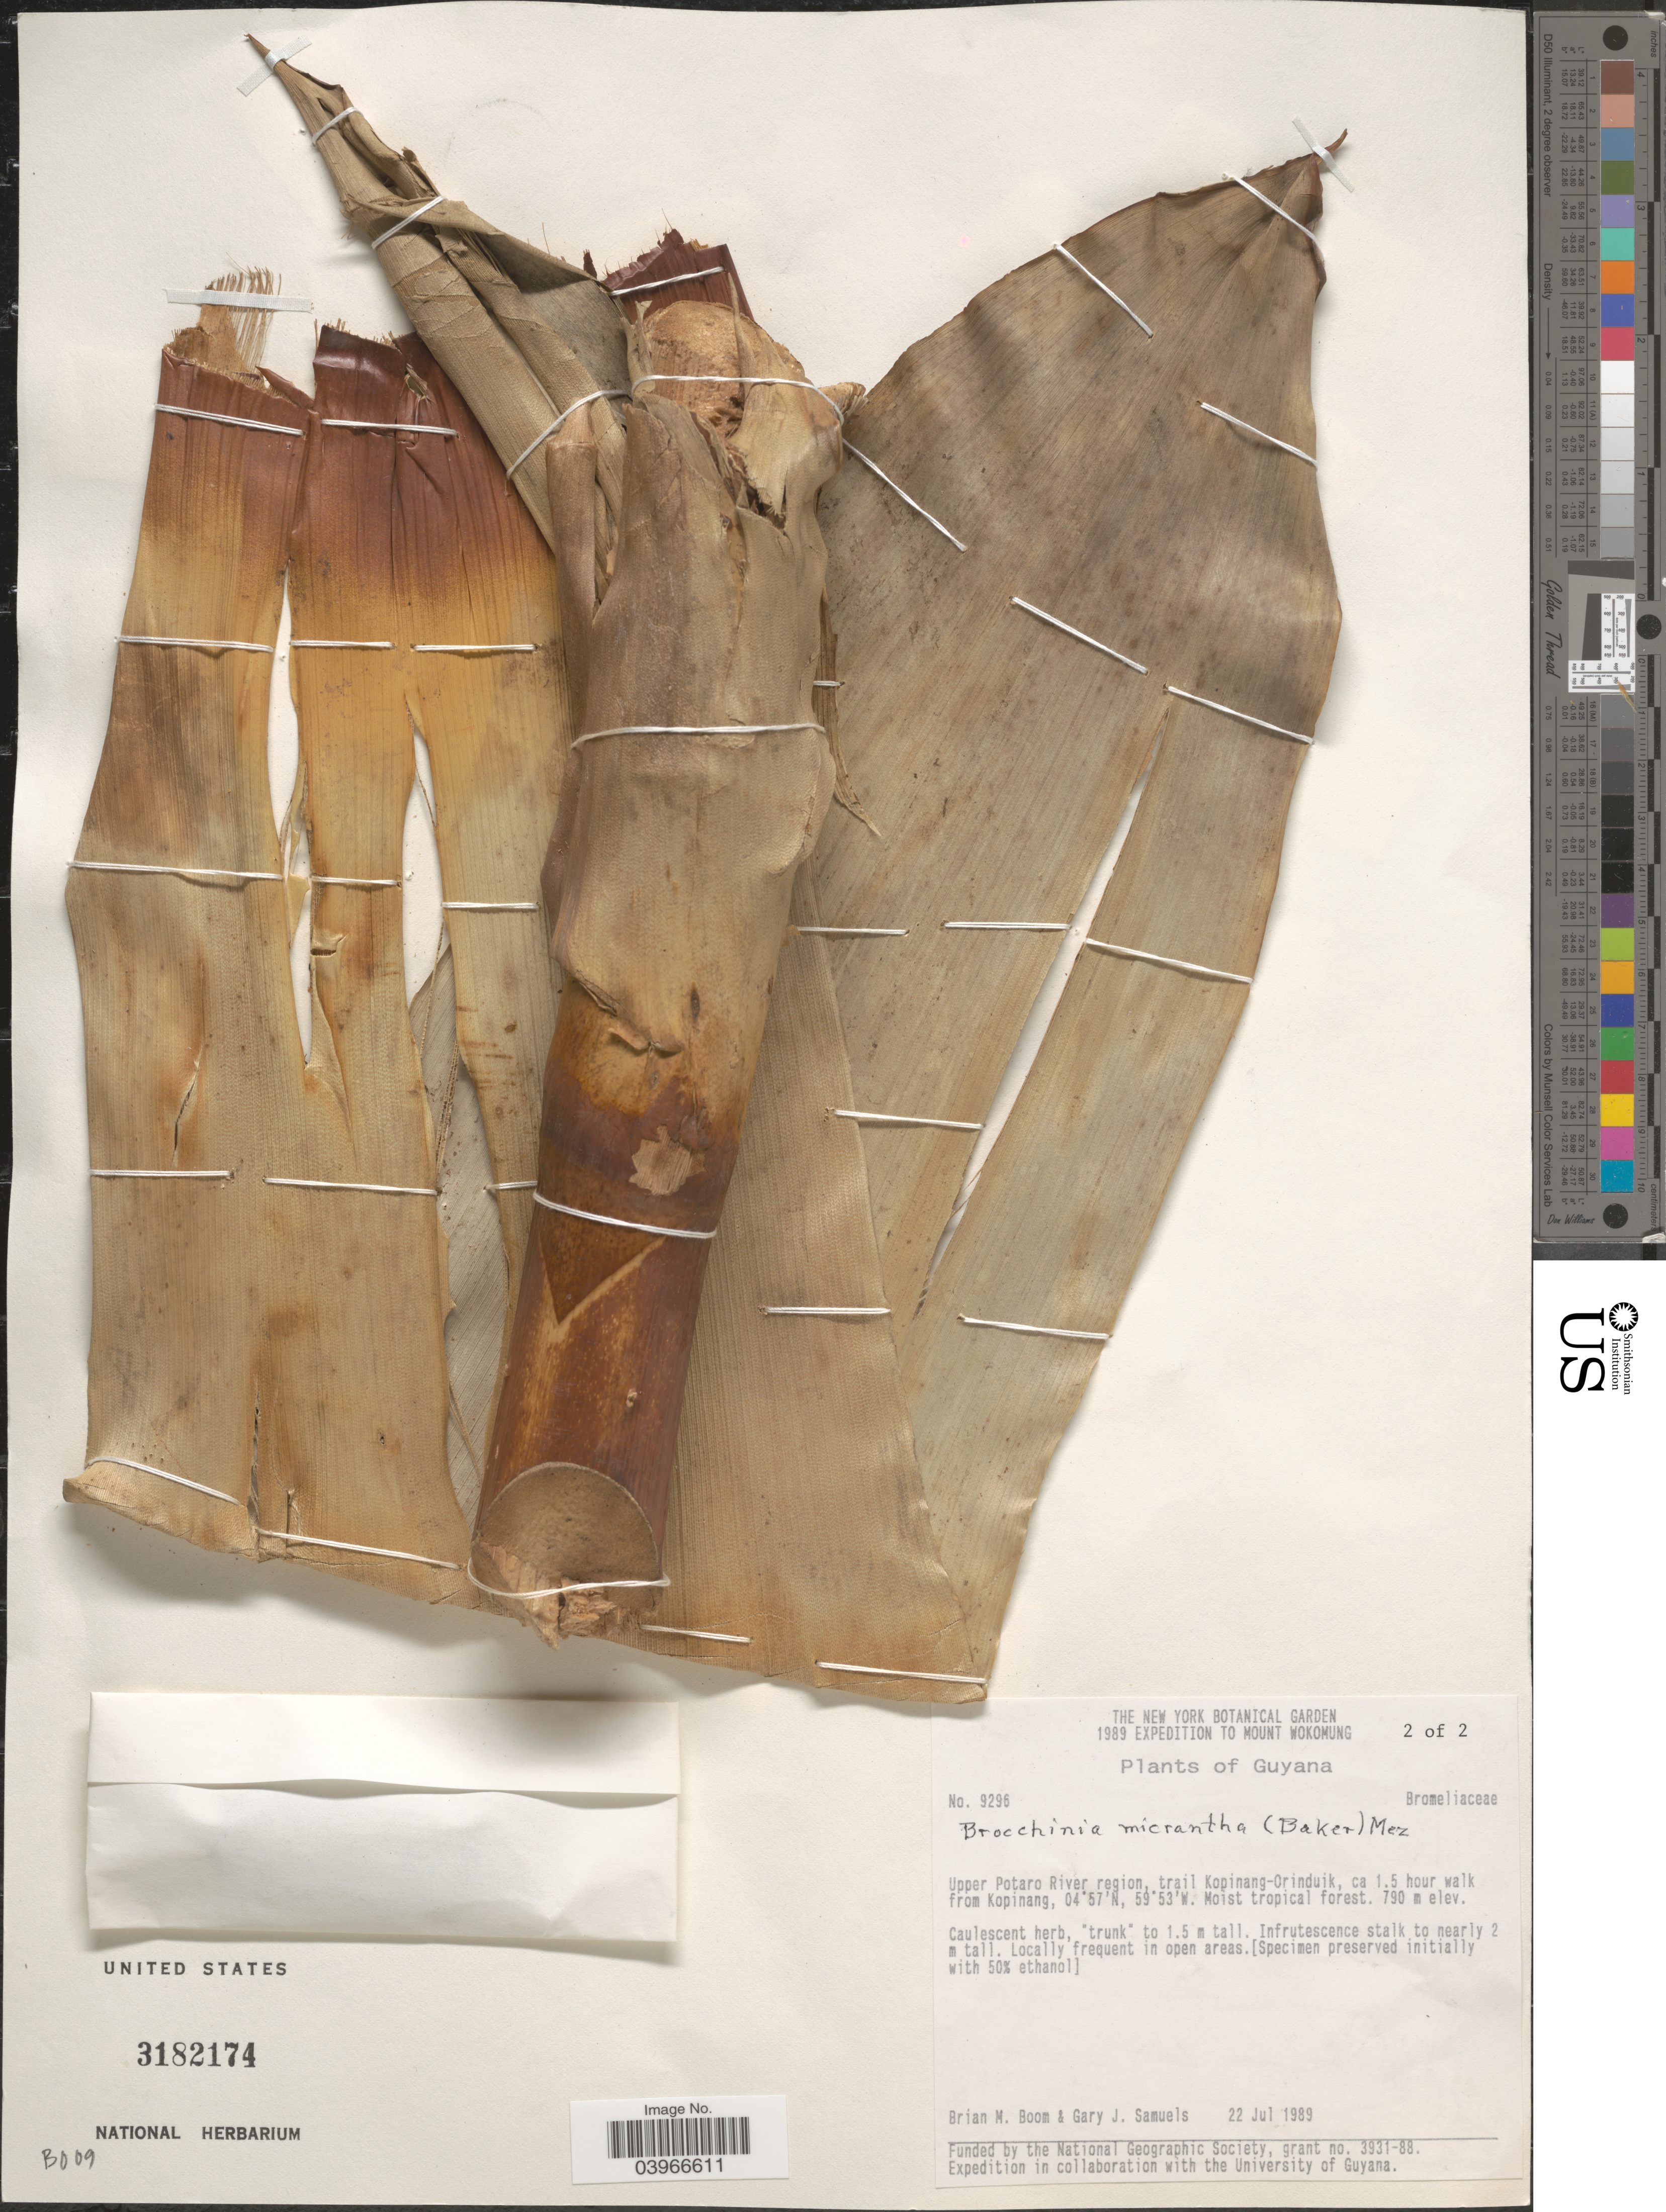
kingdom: Plantae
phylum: Tracheophyta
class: Liliopsida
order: Poales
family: Bromeliaceae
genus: Brocchinia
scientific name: Brocchinia micrantha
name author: (Baker) Mez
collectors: B. M. Boom & G. Samuels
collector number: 9296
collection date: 1989-07-22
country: Guyana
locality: Upper Potaro River region, trail Kopinang-Orinduik, ca 1.5 hour walk from Kopinang. Moist tropical forest.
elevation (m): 790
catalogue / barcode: US 3182174